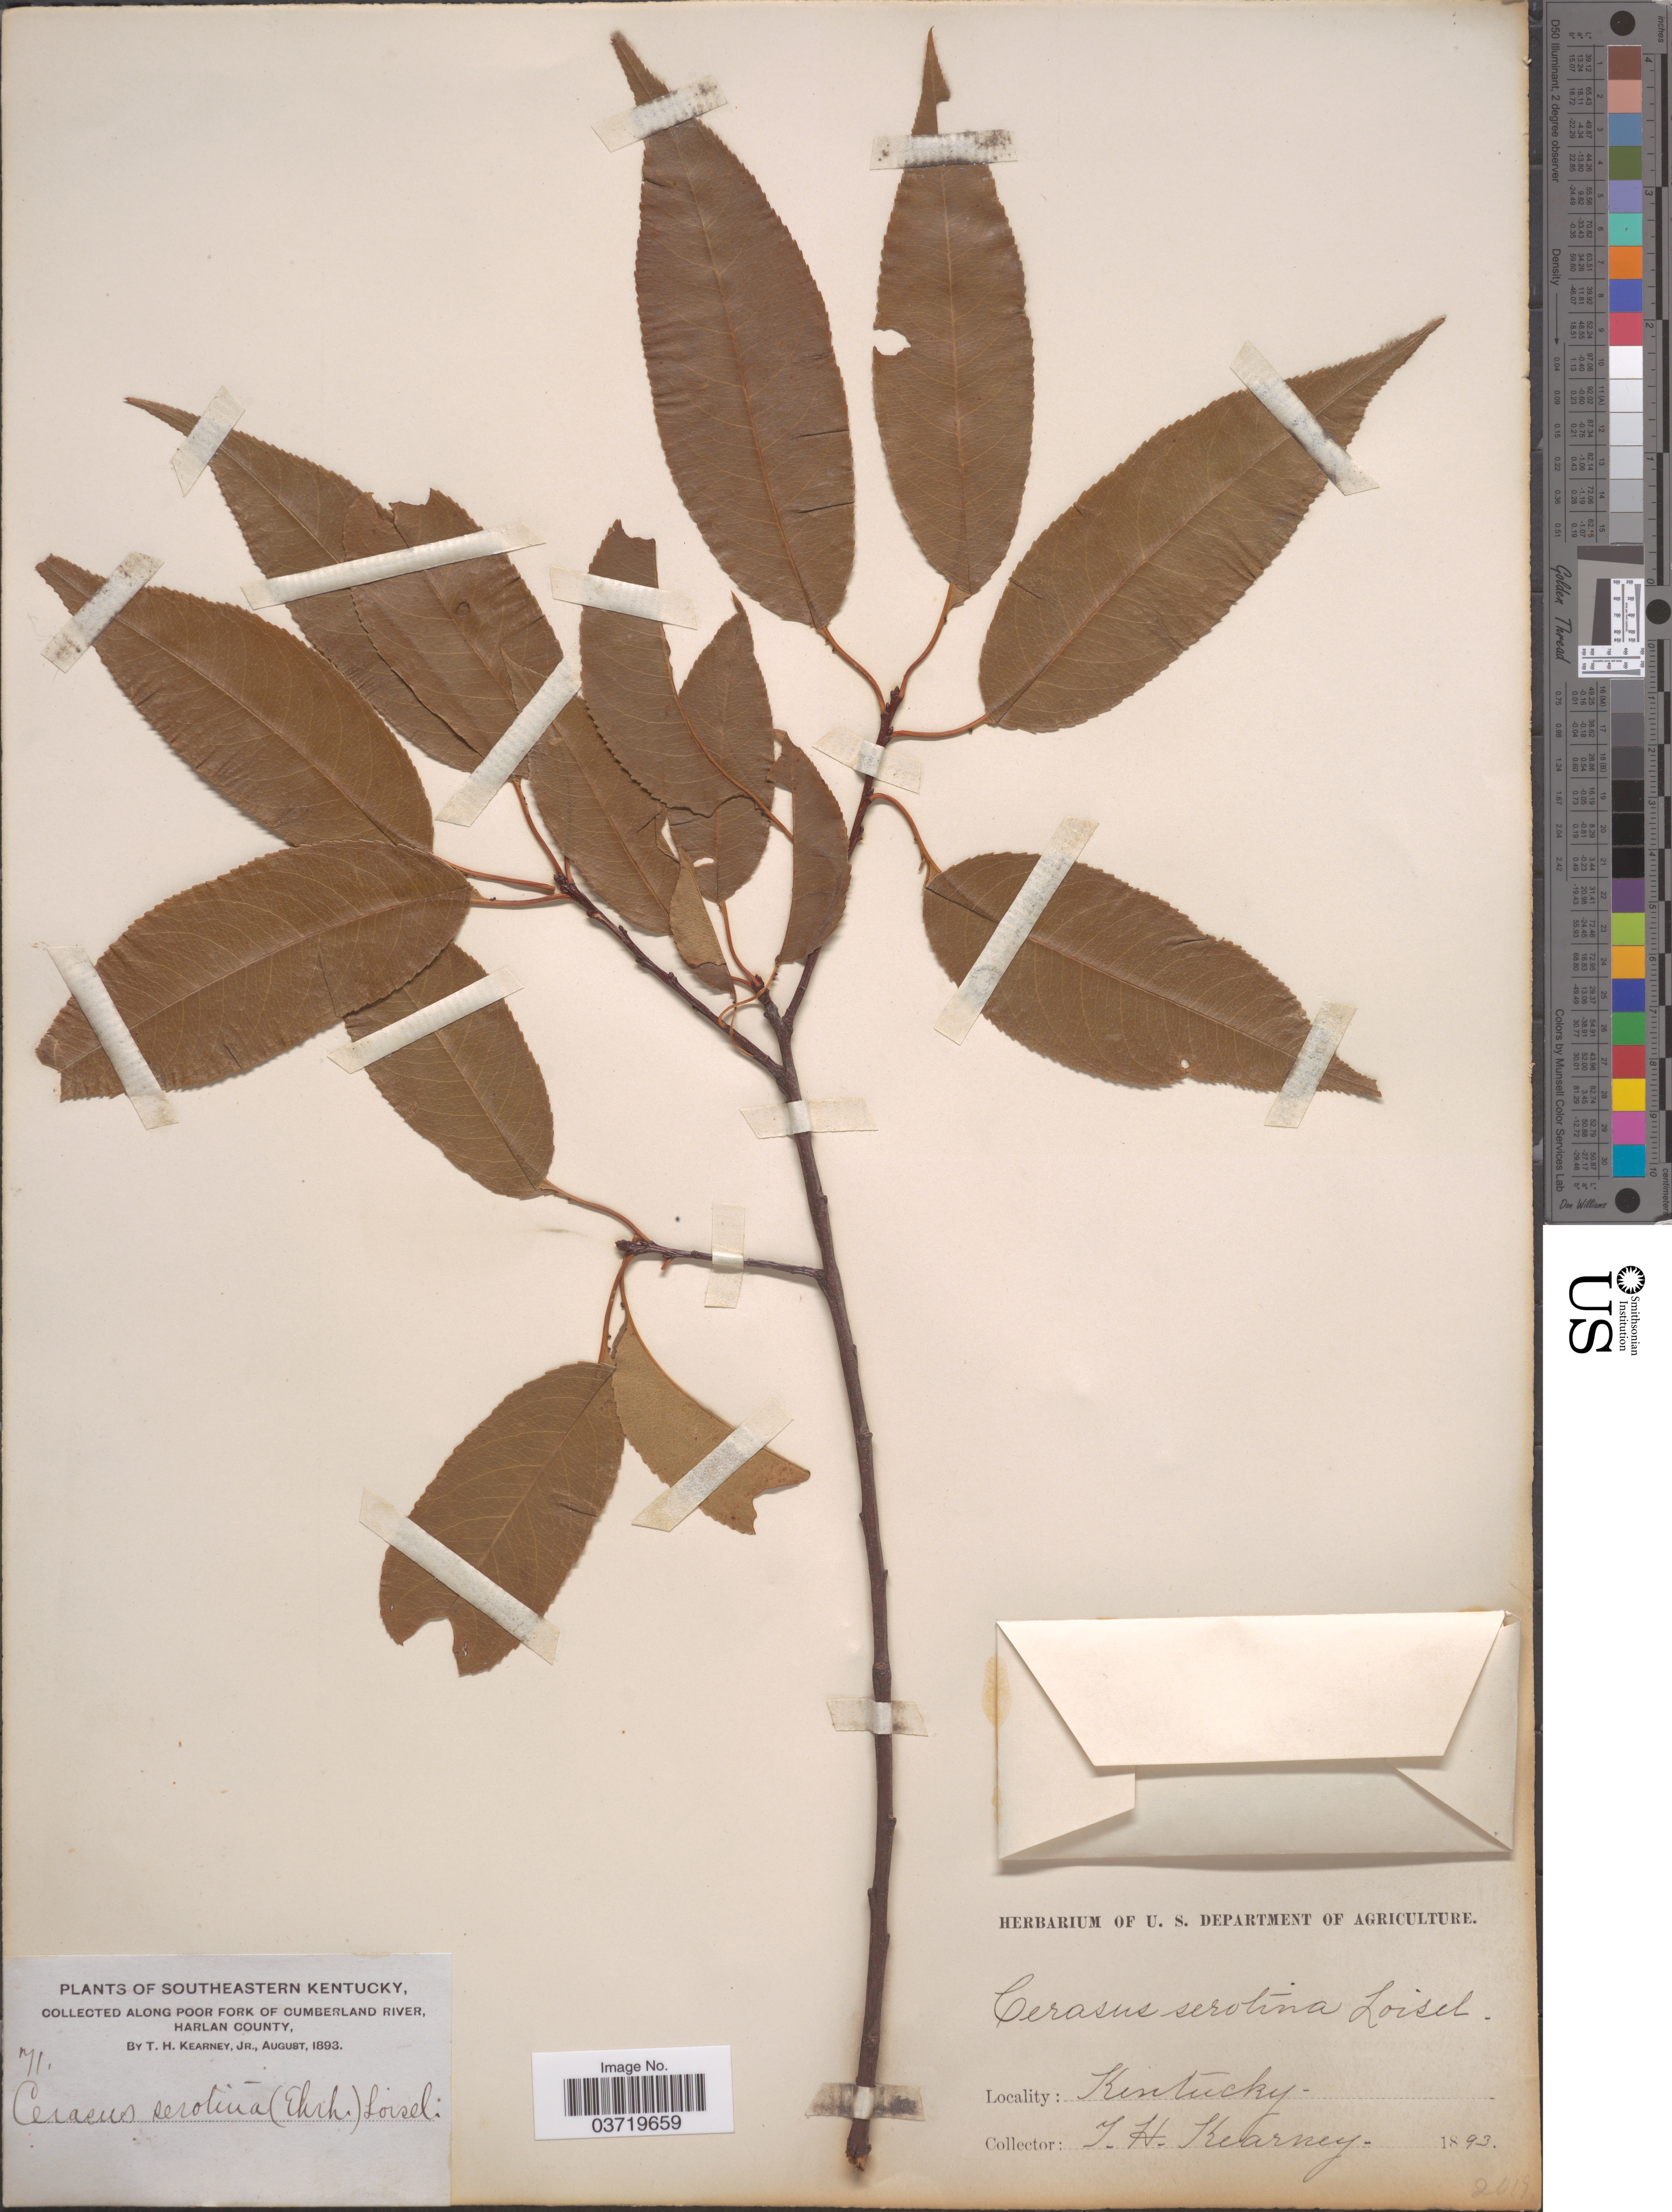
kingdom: Plantae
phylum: Tracheophyta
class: Magnoliopsida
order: Rosales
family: Rosaceae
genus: Prunus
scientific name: Prunus serotina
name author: Ehrh.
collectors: T. H. Kearney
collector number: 71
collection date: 1893-08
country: United States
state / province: Kentucky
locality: Southeastern Kentucky. Along Poor Fork of Cumberland River, Harlan County.